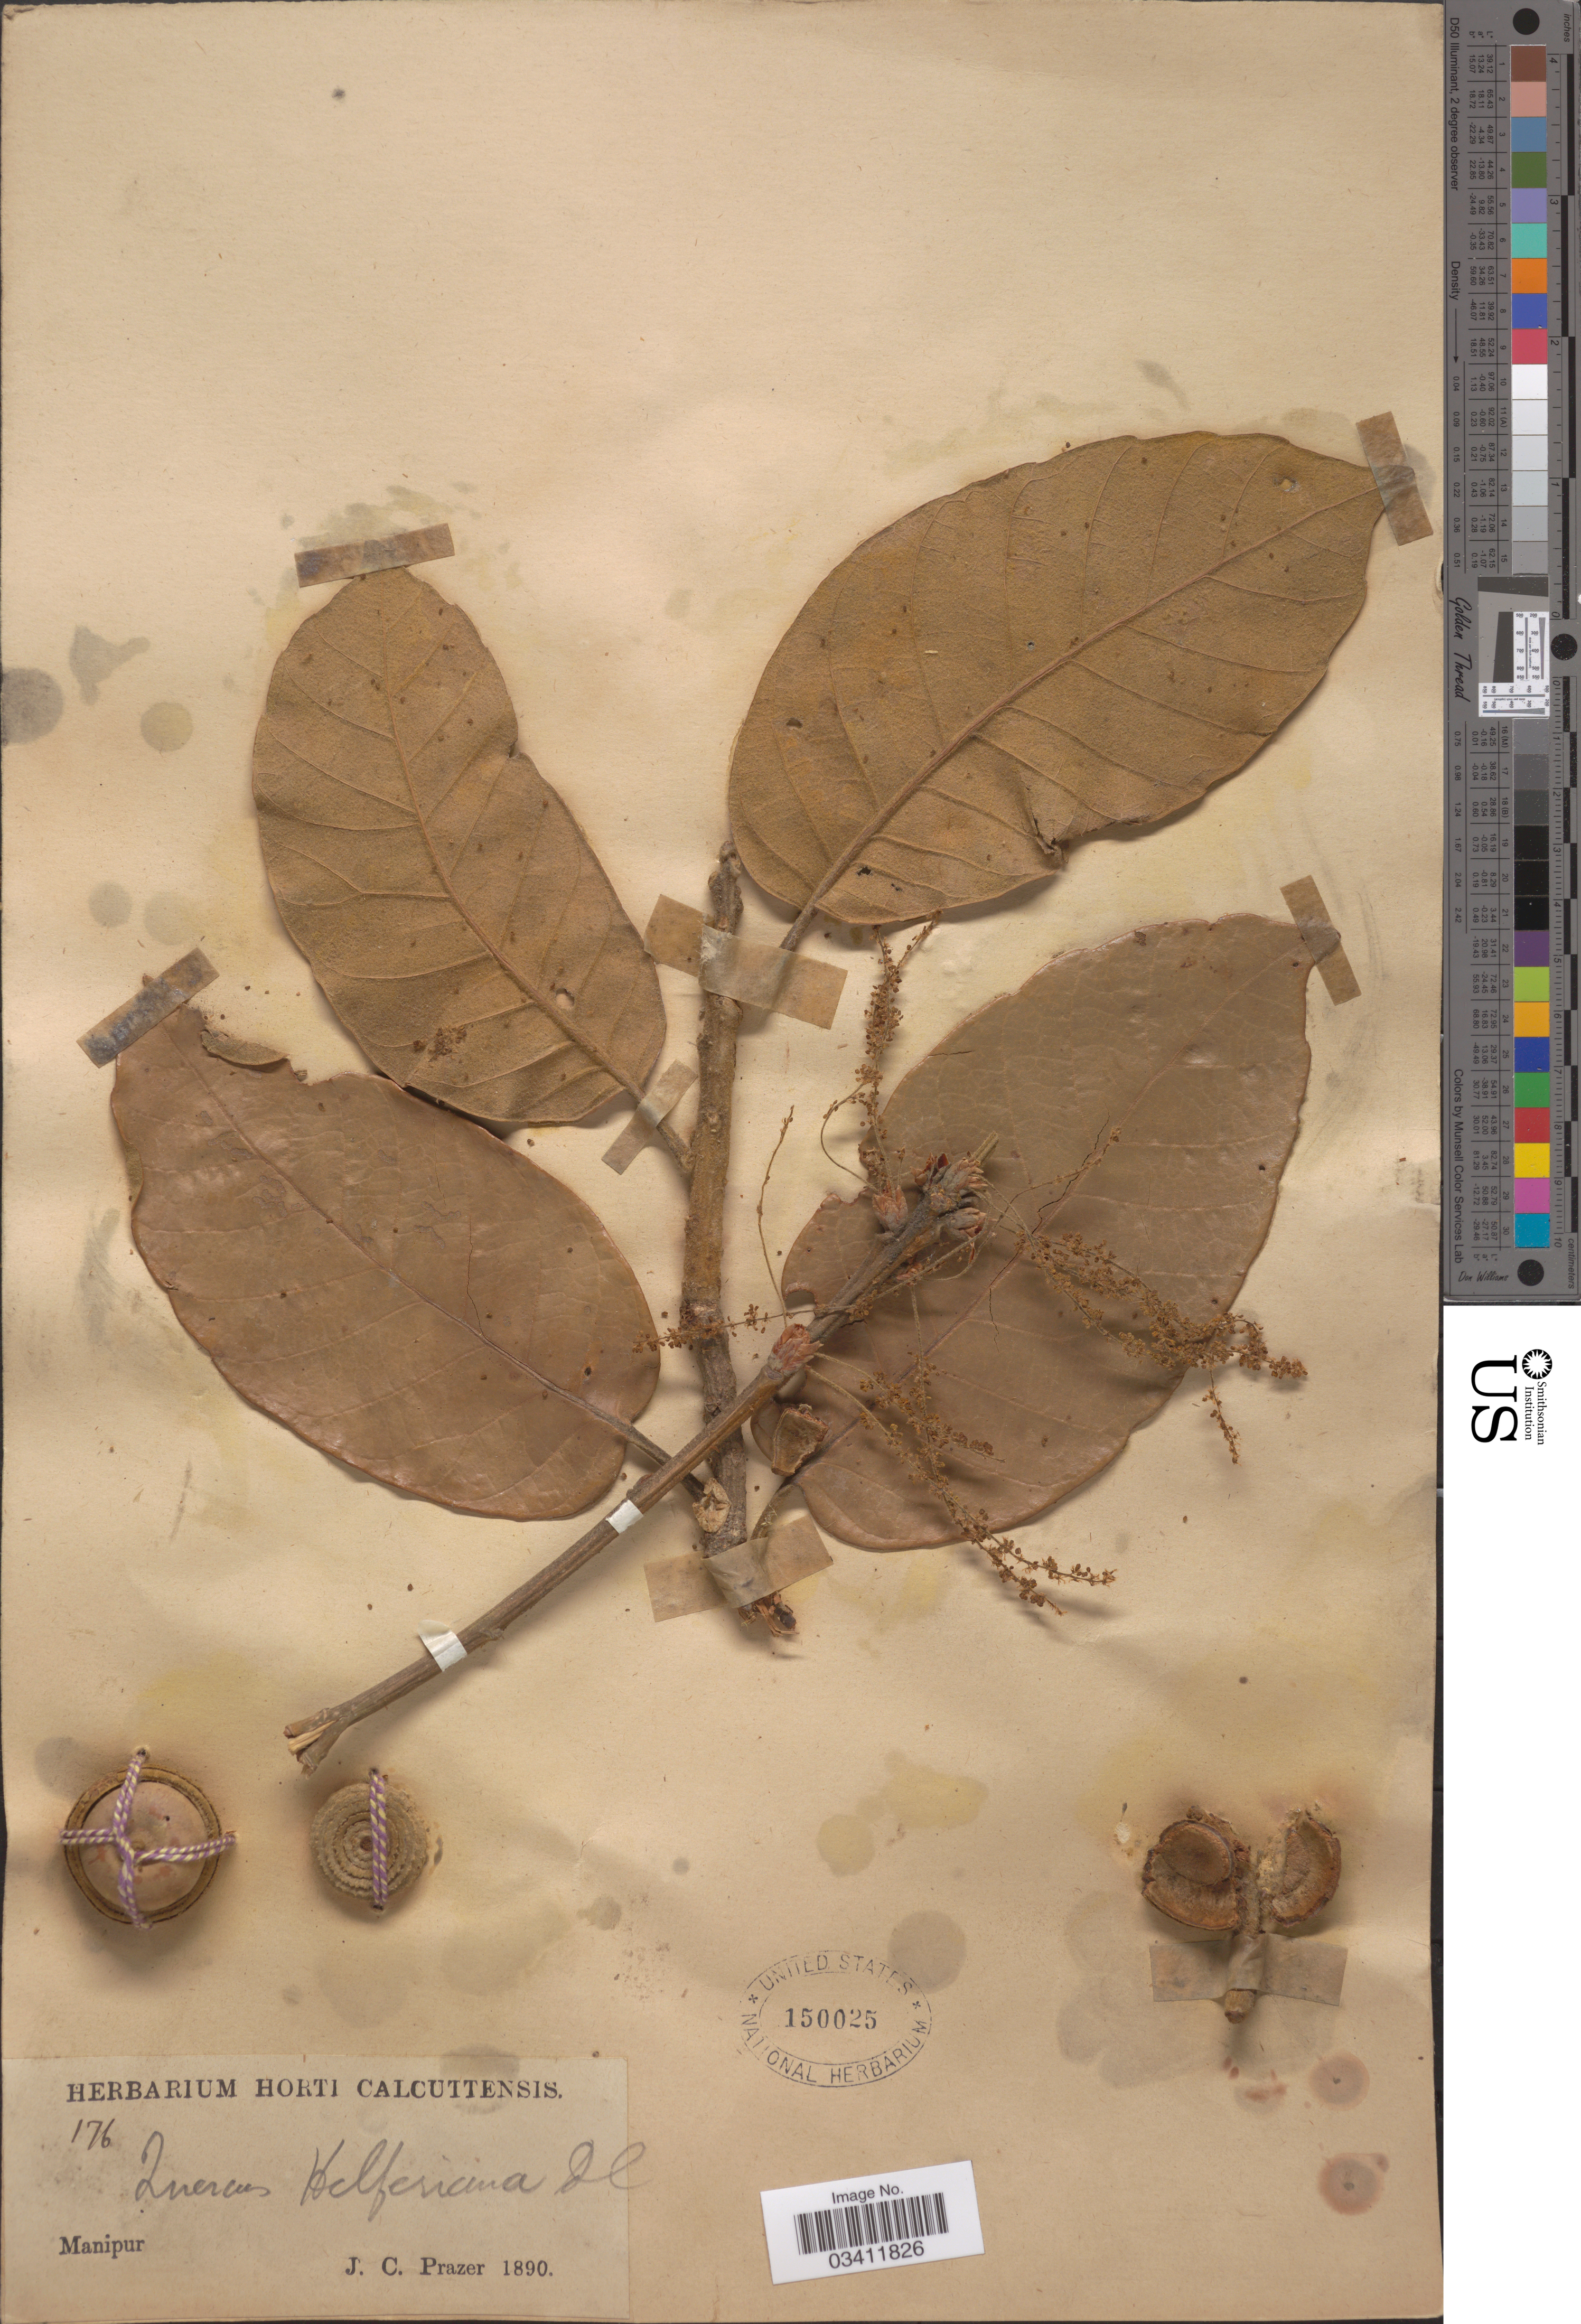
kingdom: Plantae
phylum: Tracheophyta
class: Magnoliopsida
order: Fagales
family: Fagaceae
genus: Quercus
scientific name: Quercus helferiana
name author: A. DC.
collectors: J. Prazer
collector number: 176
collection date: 1890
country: India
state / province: Manipur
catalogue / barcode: US 150025